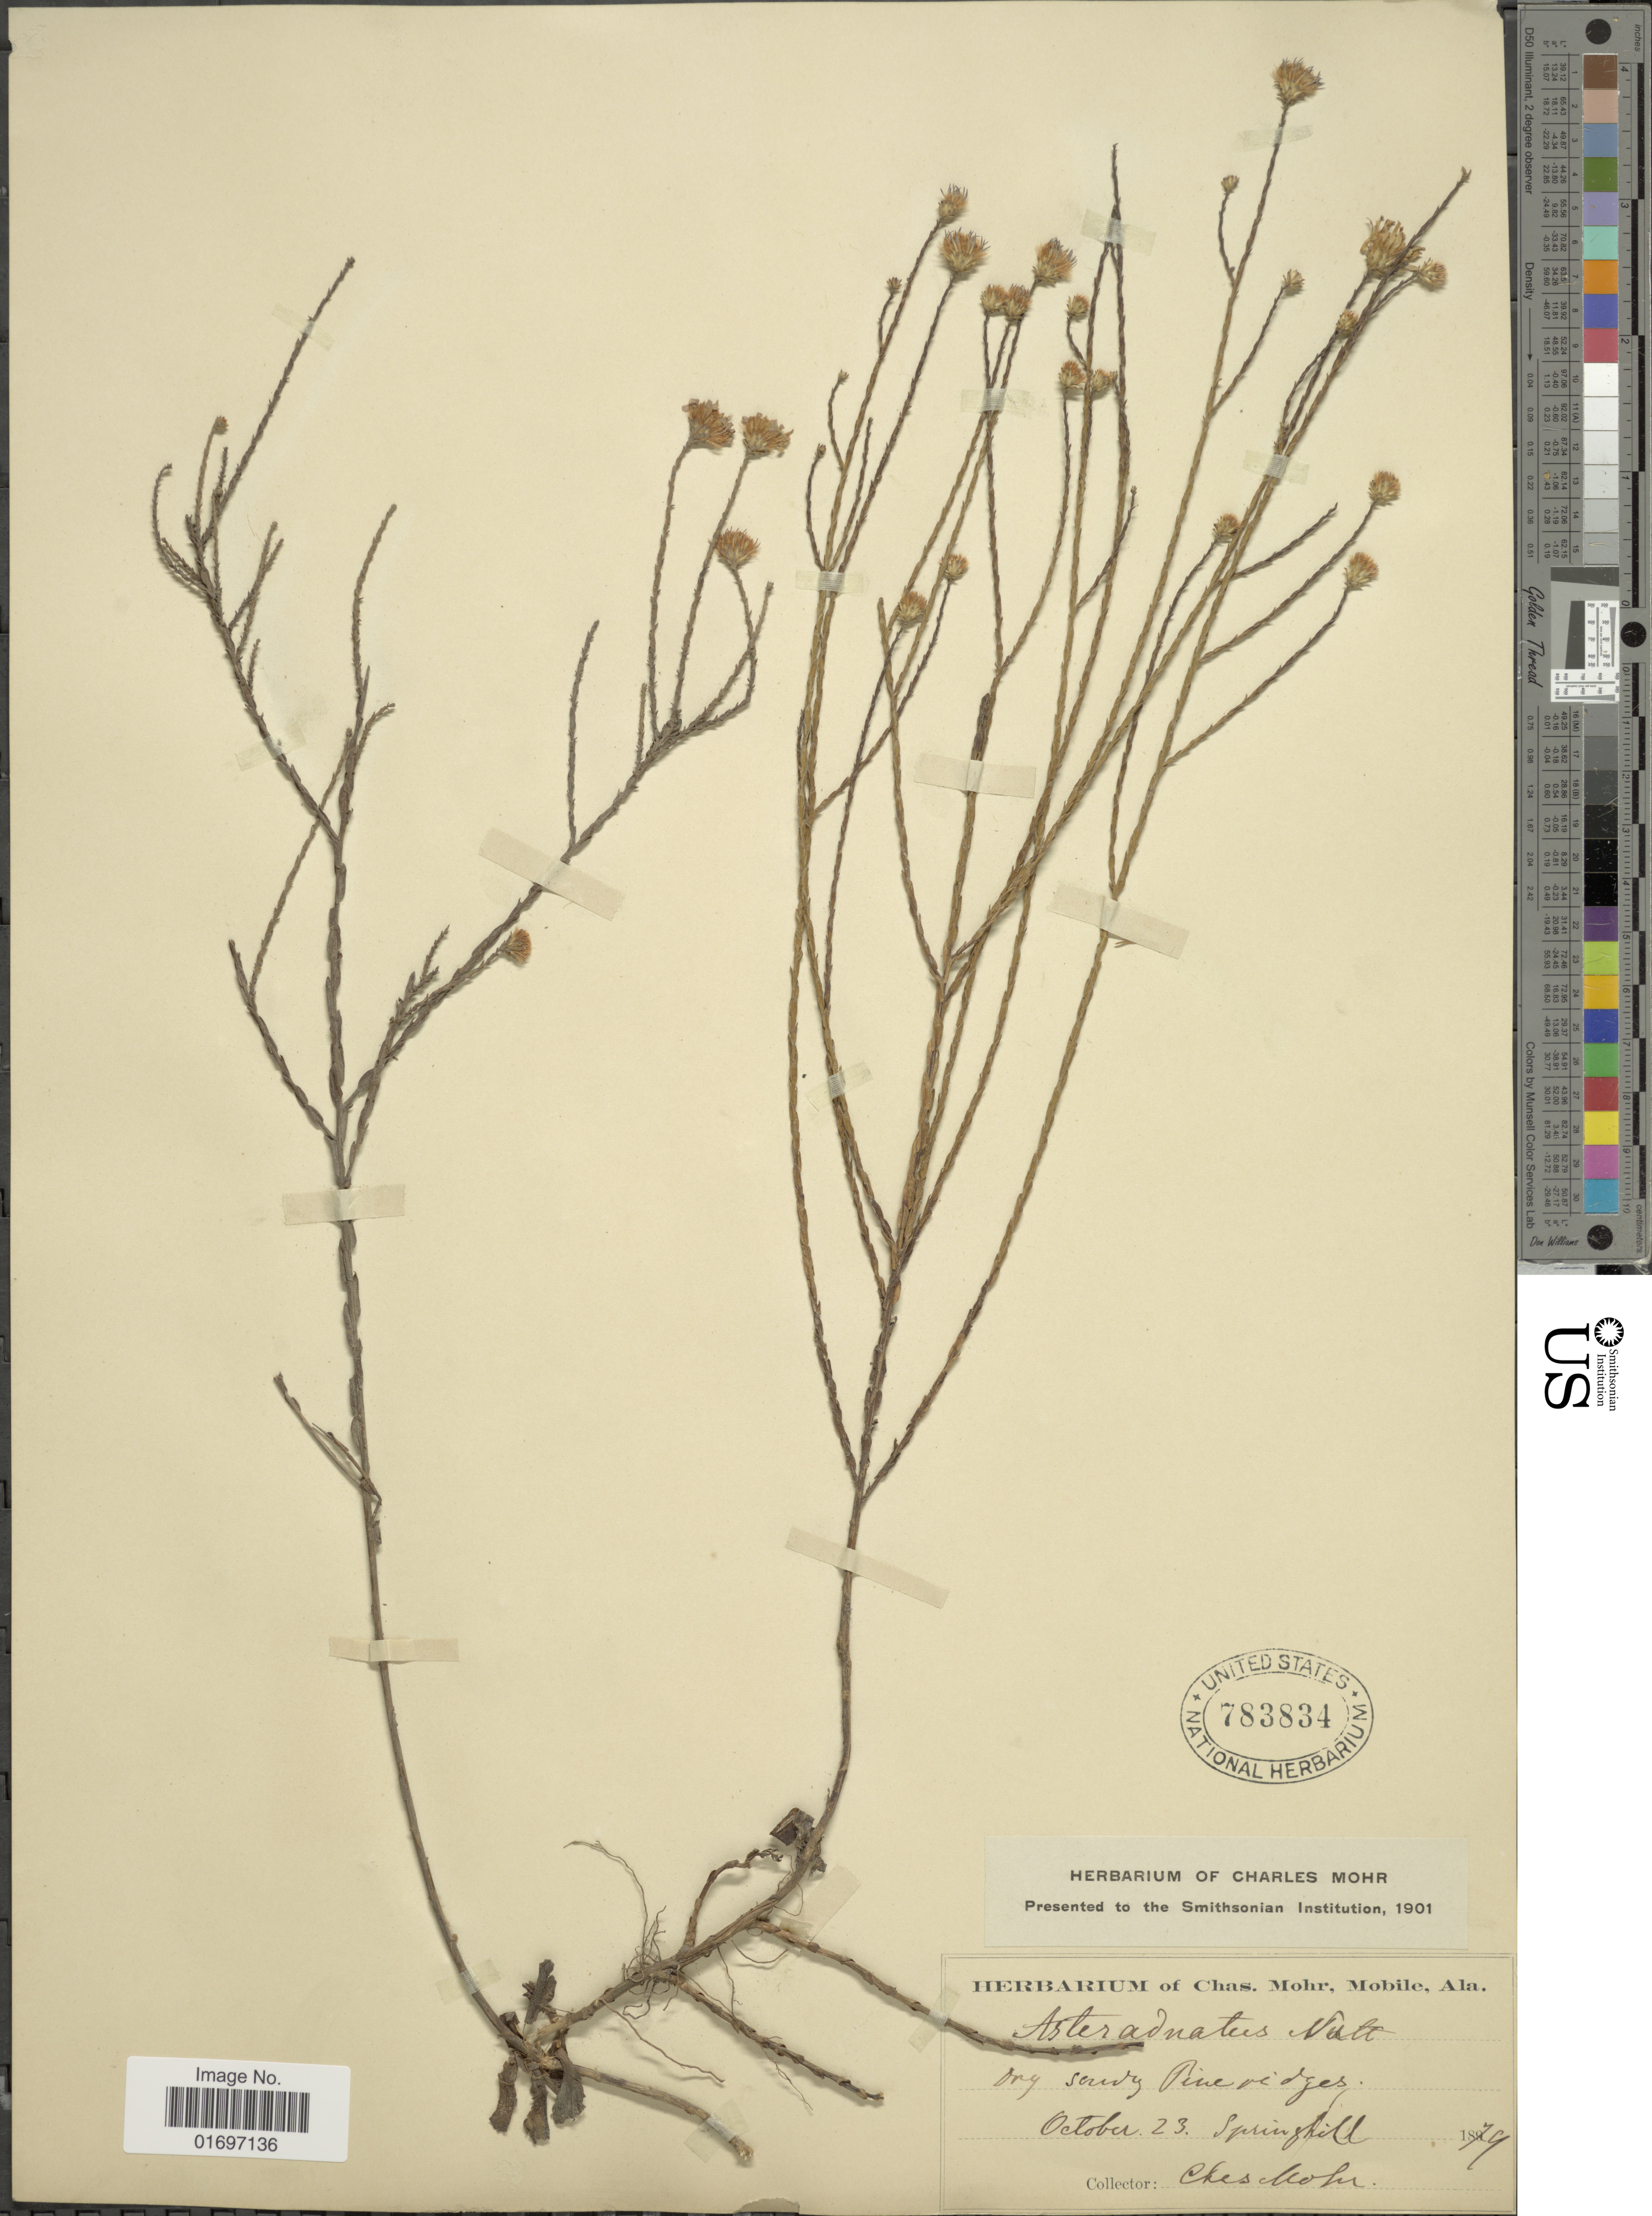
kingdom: Plantae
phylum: Tracheophyta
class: Magnoliopsida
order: Asterales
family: Asteraceae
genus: Symphyotrichum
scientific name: Symphyotrichum adnatum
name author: (Nutt.) G.L. Nesom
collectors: C. T. Mohr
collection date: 1879-10-23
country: United States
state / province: Alabama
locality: Dry sandy Pine ridges, Springhill.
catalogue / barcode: US 783834